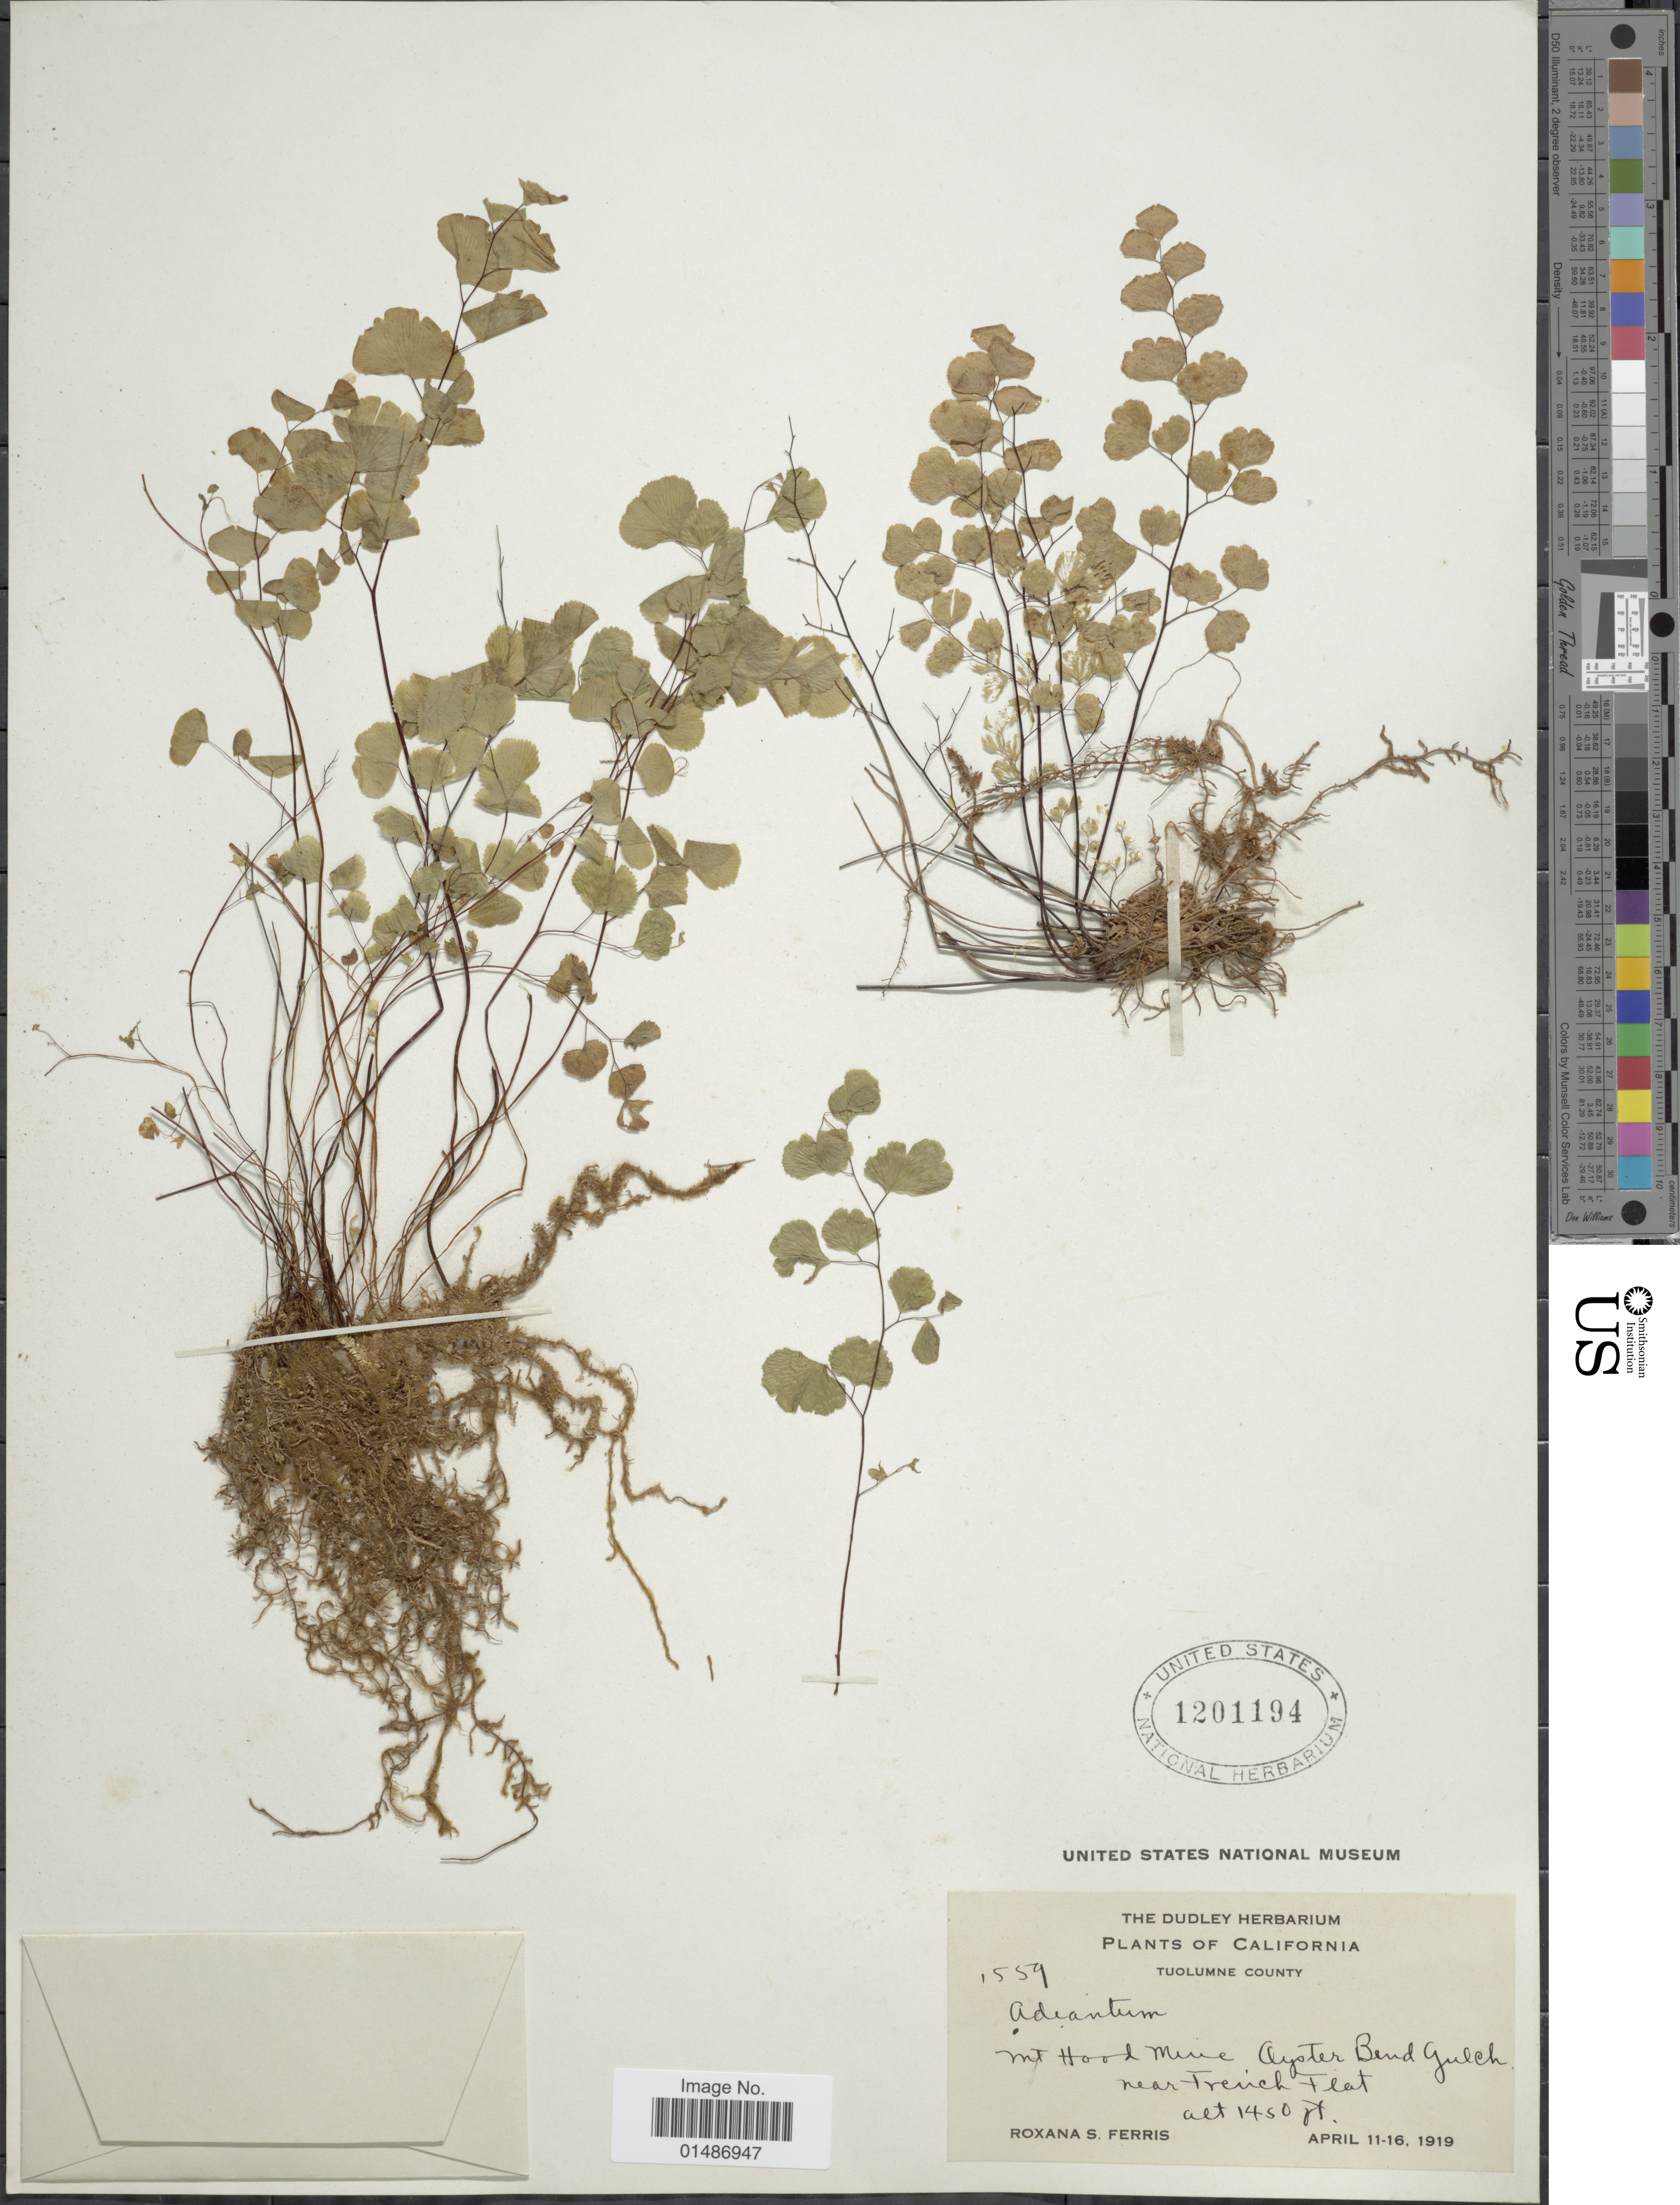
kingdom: Plantae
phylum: Tracheophyta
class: Polypodiopsida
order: Polypodiales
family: Pteridaceae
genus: Adiantum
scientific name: Adiantum jordanii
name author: C.H. Mull.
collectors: R. S. Ferris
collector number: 155*9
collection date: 1919-04-11/1919-04-16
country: United States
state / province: California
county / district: Tuolumne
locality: Tuolumne County. Mt Hood Mine, Oyster Bend Gulch near French Flat.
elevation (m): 442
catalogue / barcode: US 1201194